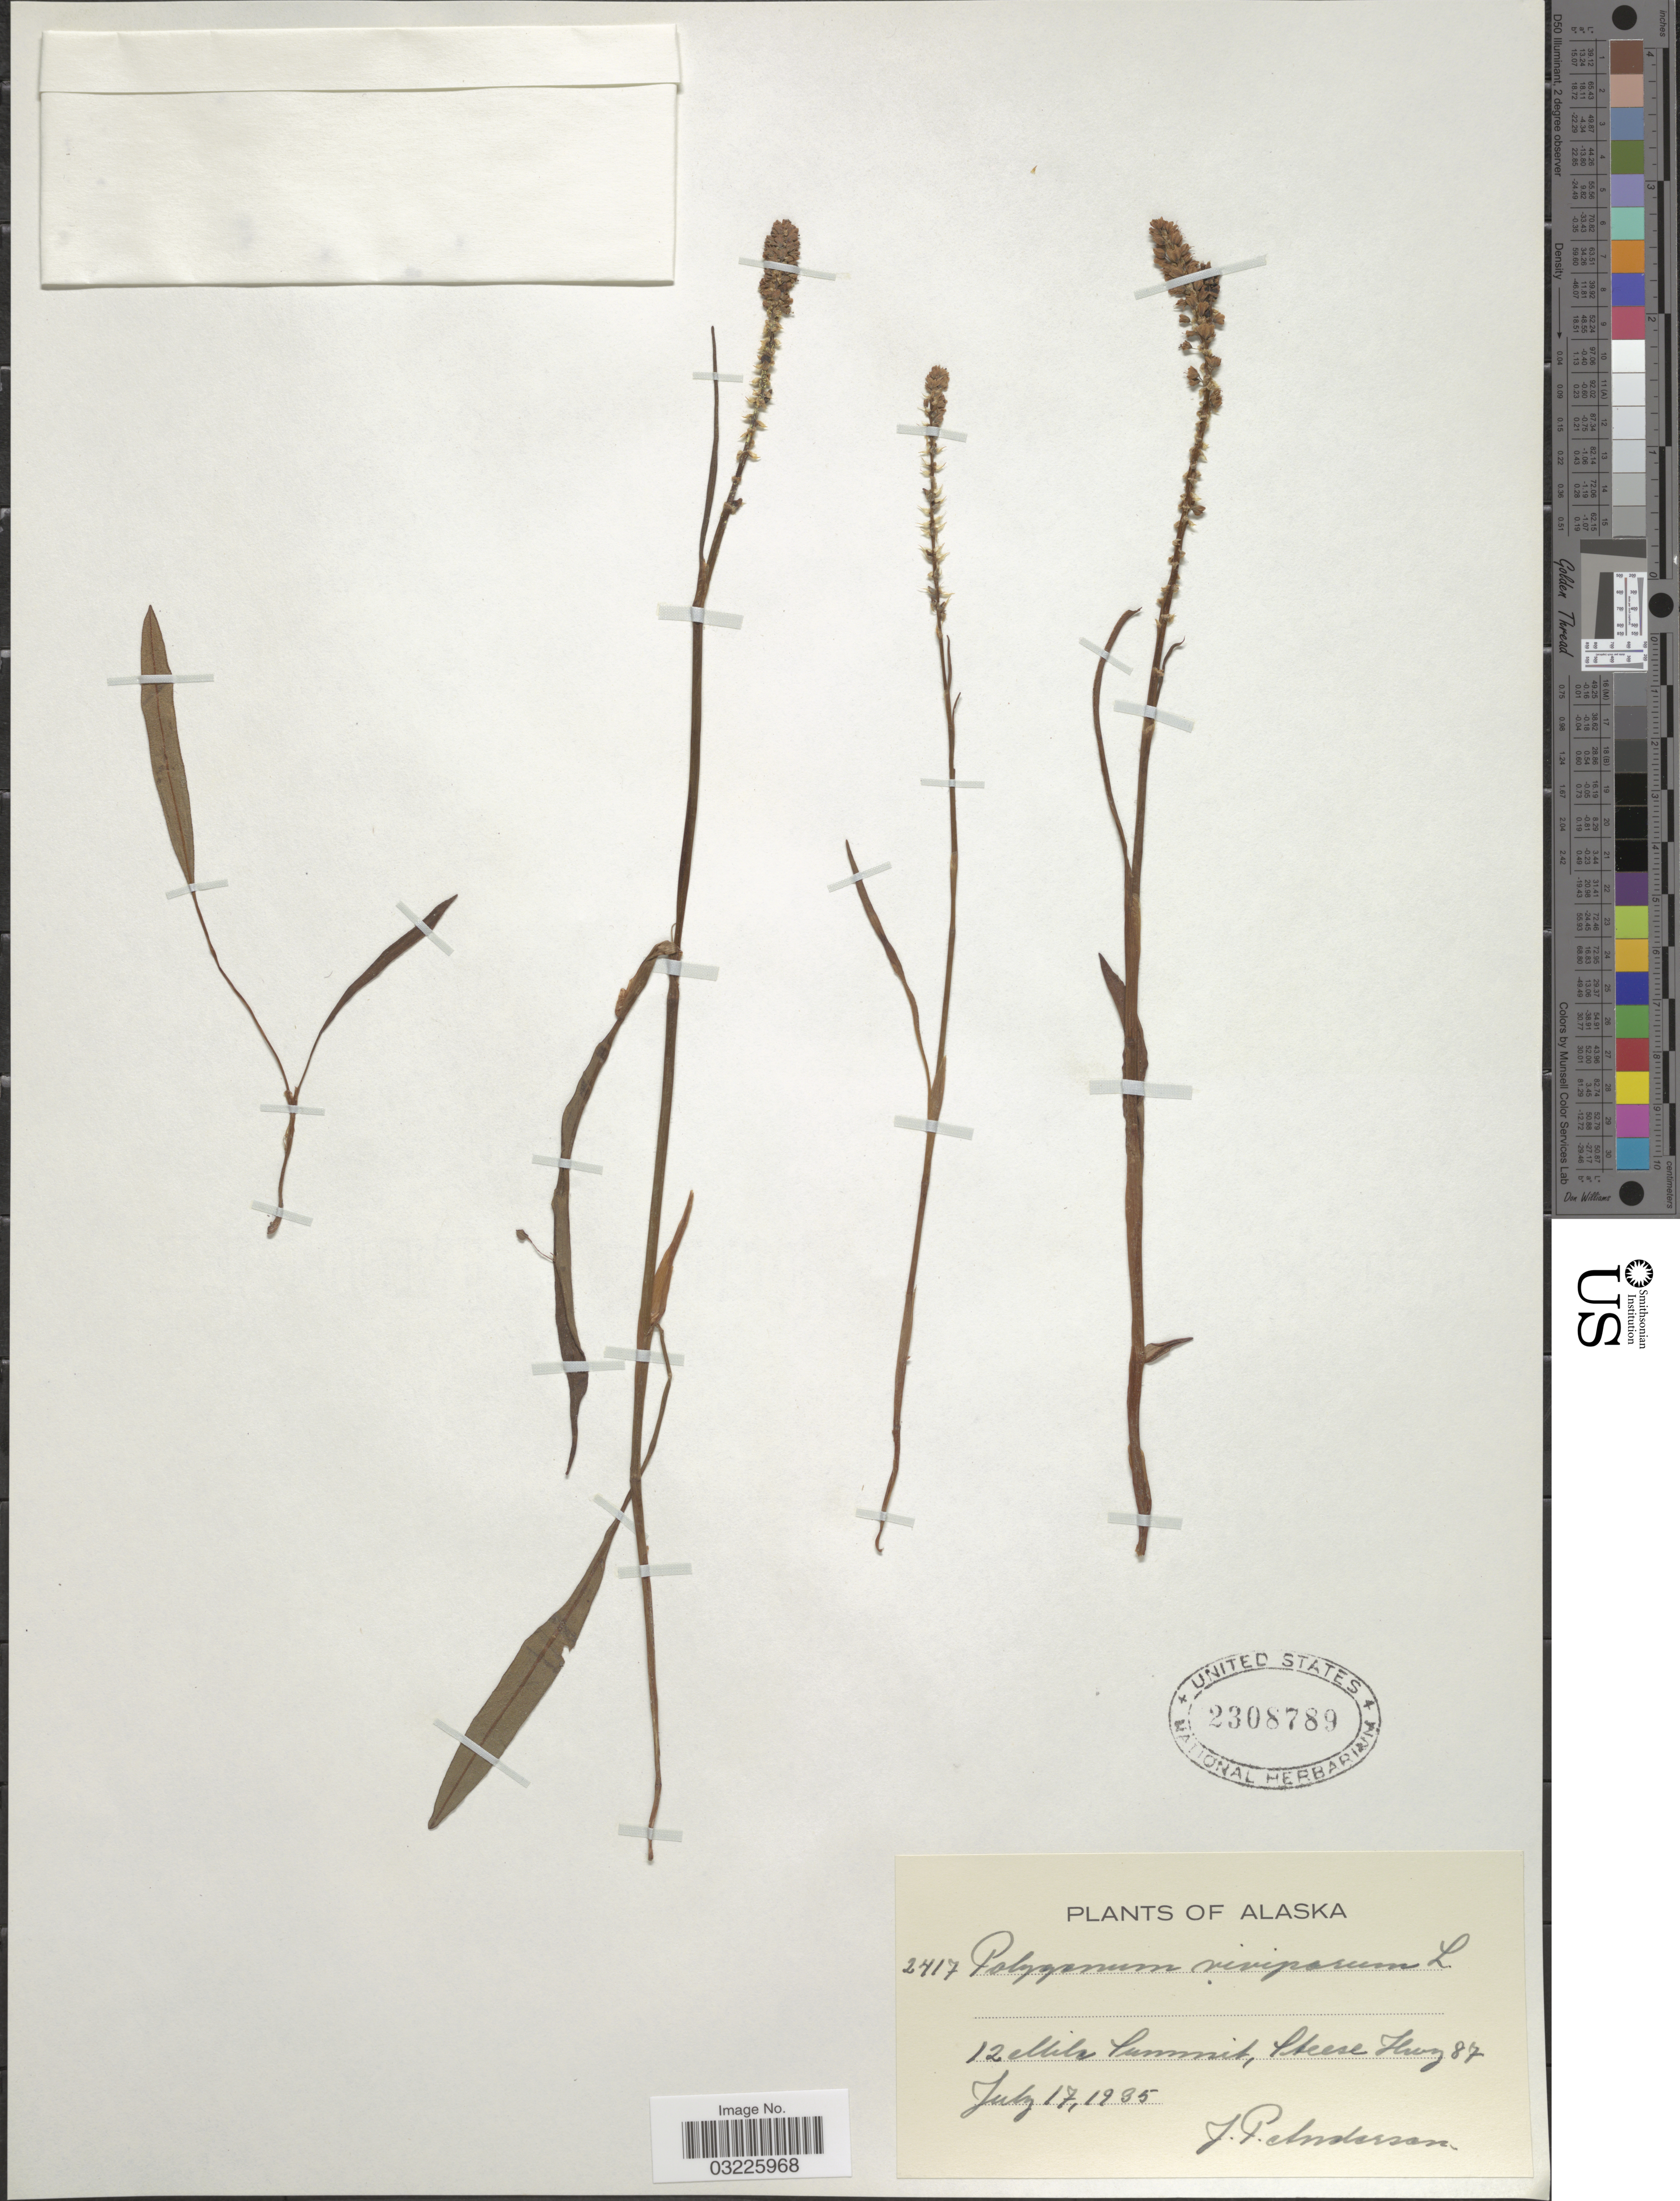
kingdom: Plantae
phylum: Tracheophyta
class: Magnoliopsida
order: Caryophyllales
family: Polygonaceae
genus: Bistorta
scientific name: Bistorta vivipara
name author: (L.) Delarbre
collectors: J. P. Anderson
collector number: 2417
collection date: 1935-07-17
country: United States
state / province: Alaska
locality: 12 Mile Summit, Steese Hwy 87.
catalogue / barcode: US 2308789